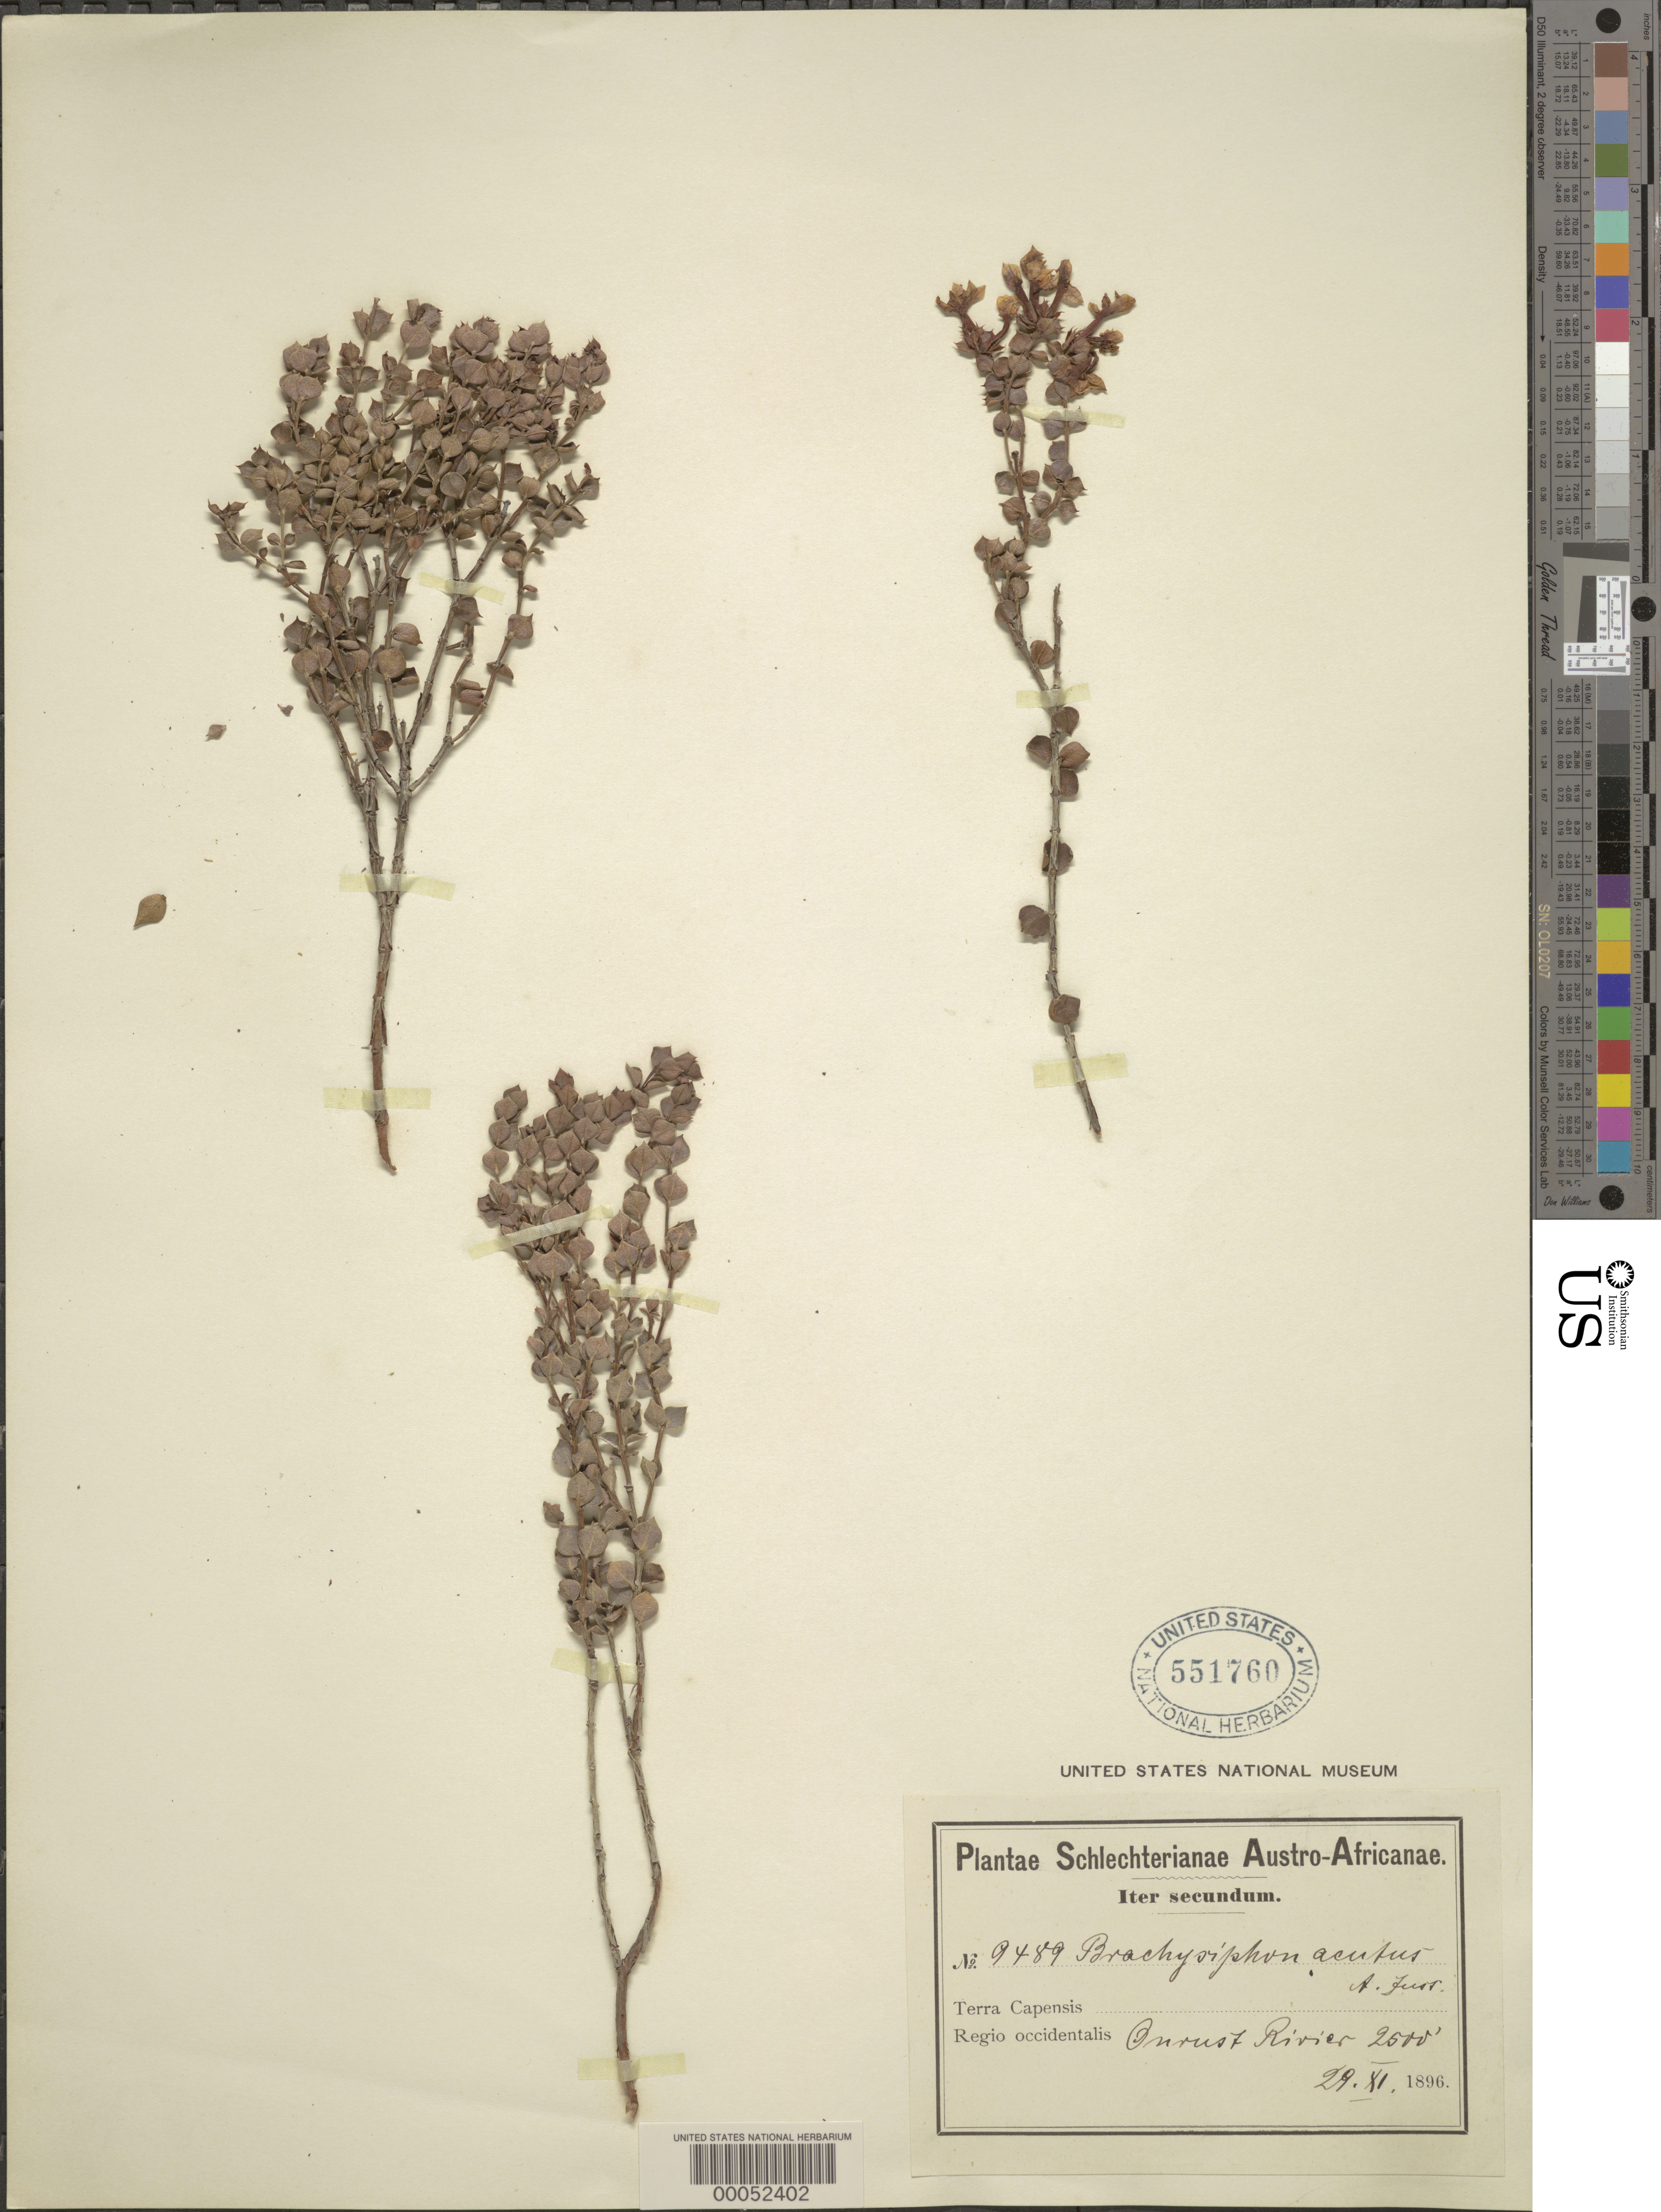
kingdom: Plantae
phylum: Tracheophyta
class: Magnoliopsida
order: Myrtales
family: Penaeaceae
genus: Brachysiphon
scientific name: Brachysiphon acutus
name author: (Thunb.) A. Juss.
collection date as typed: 29 Nov 1896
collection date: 1896-11-29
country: South Africa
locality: Onrust river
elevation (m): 762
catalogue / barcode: US 551760